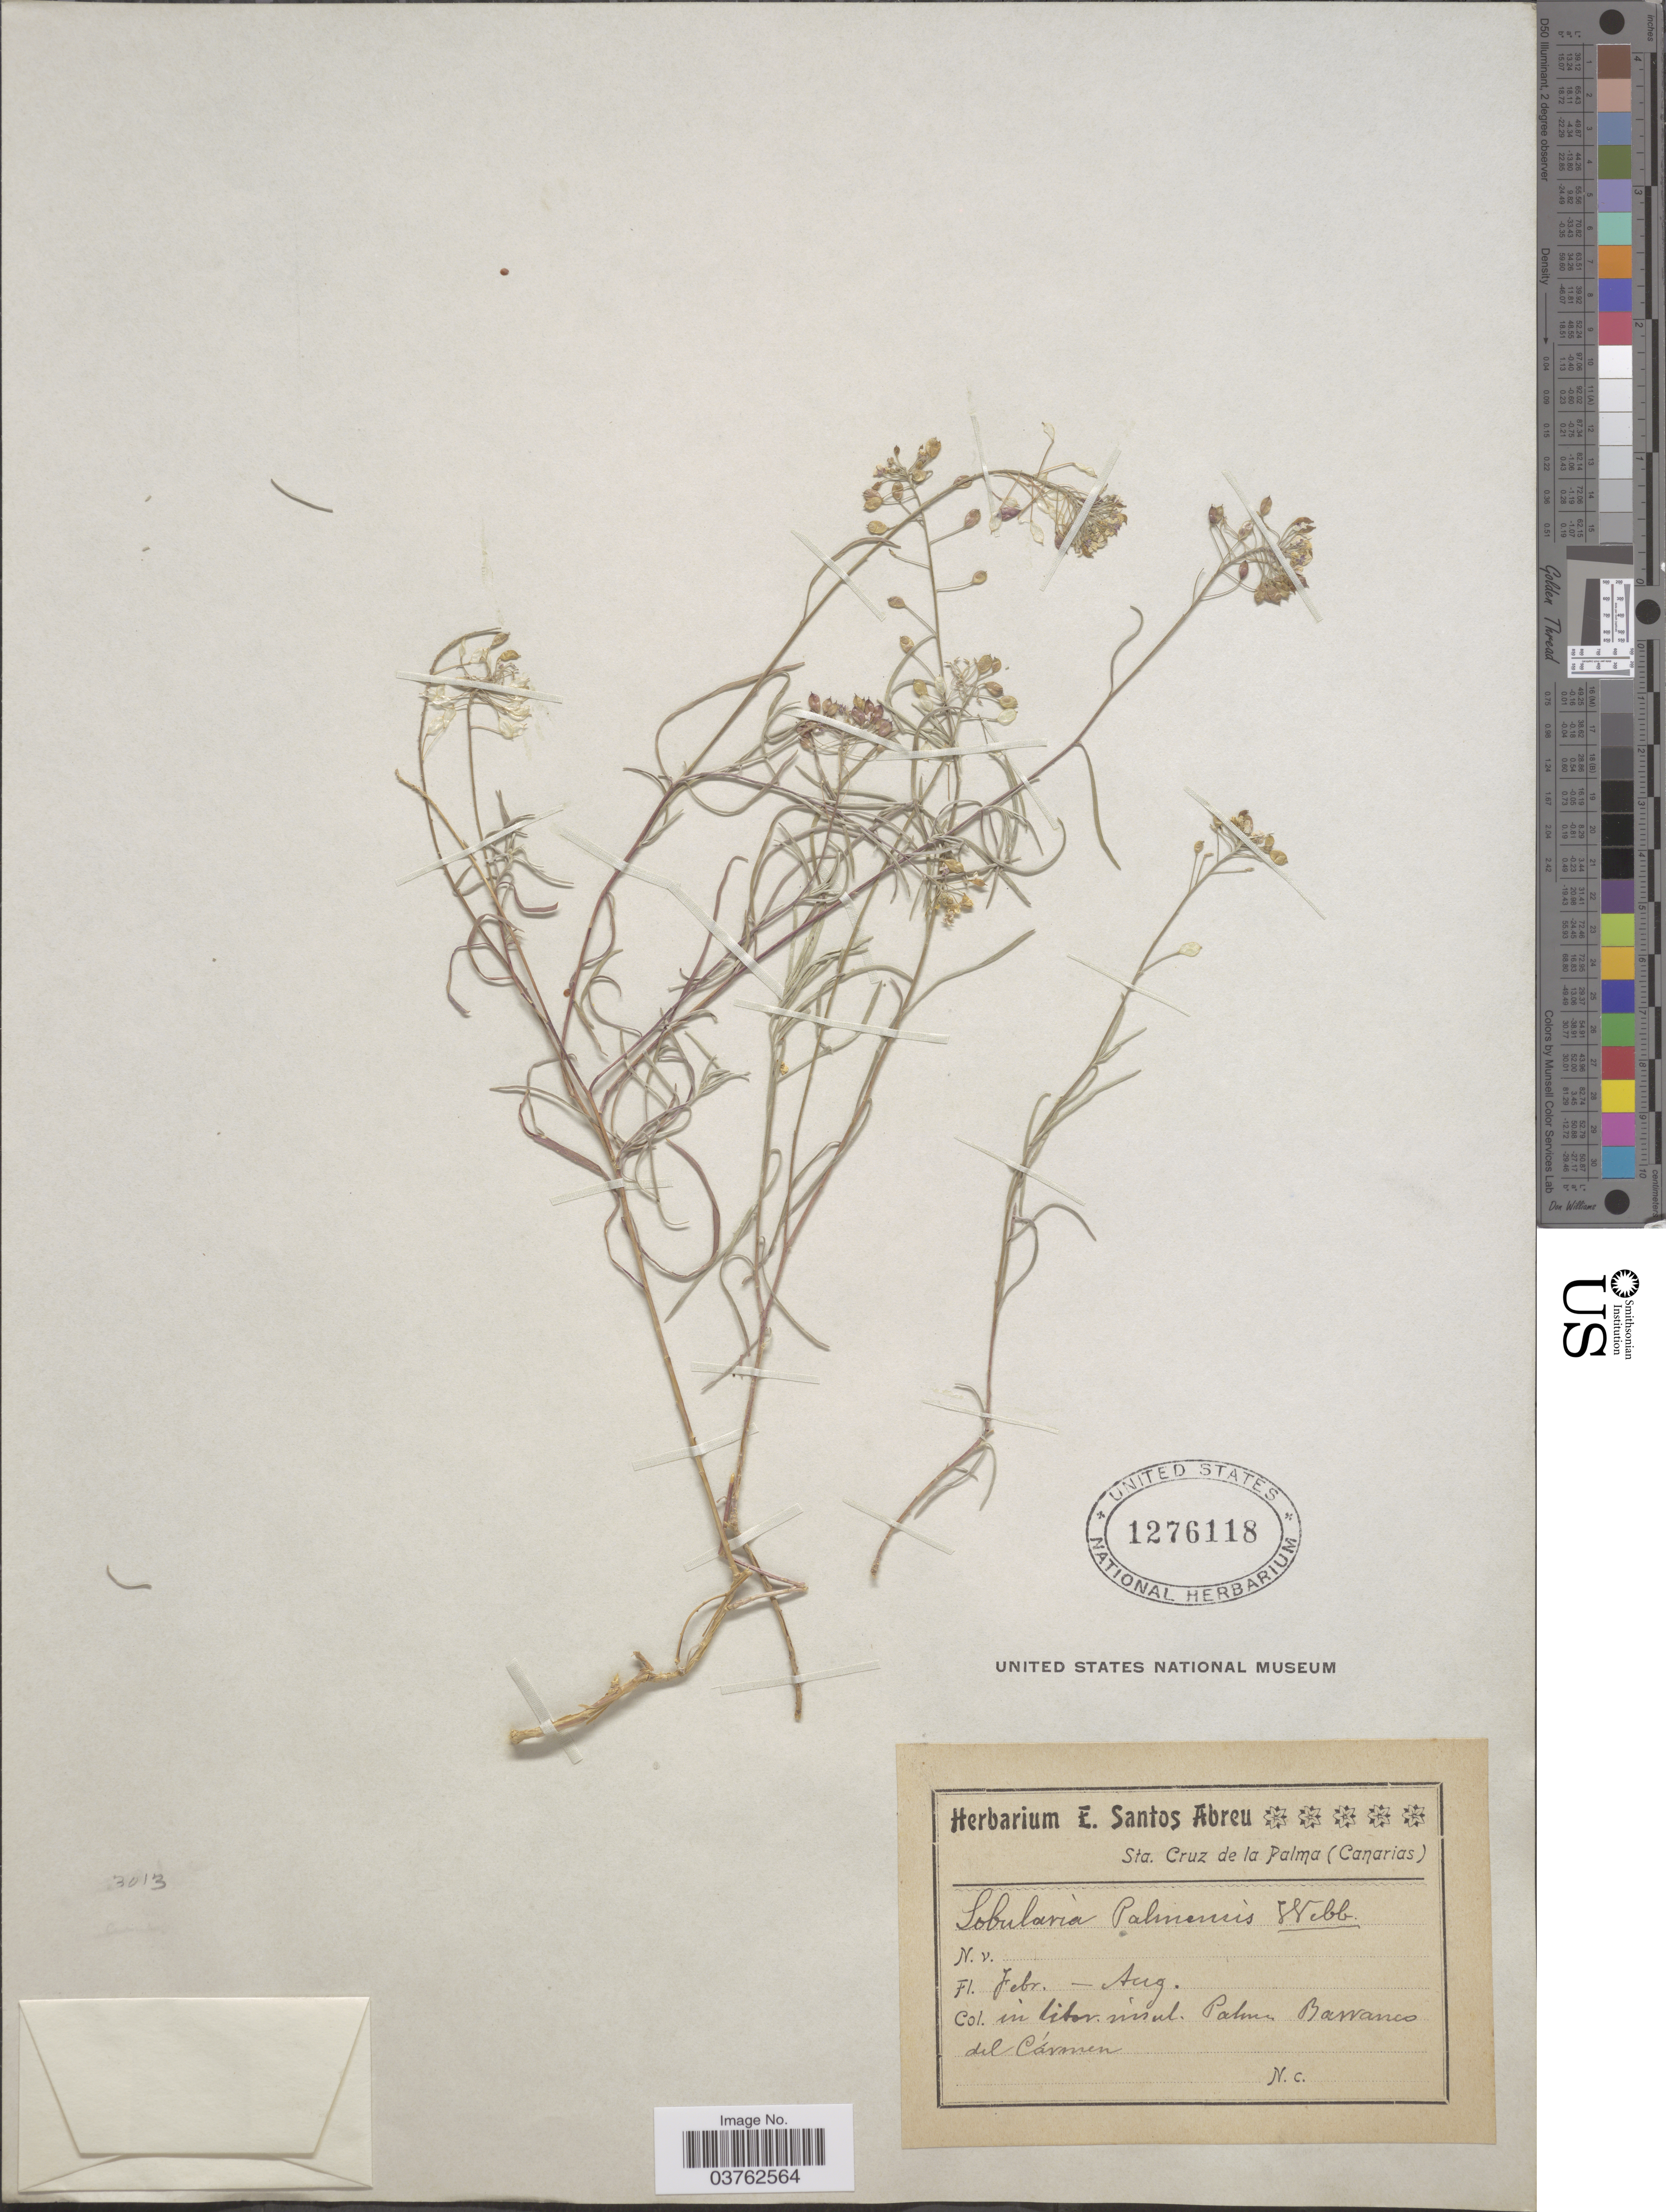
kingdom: Plantae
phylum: Tracheophyta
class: Magnoliopsida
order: Brassicales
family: Brassicaceae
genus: Lobularia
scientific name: Lobularia palmensis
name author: Webb ex Christ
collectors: ex herb. E. Santos Abrue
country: Spain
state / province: Canarias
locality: Sta. Cruz de la Palma. In litor insul. Palma Barranco Del Cármen.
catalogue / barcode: US 1276118